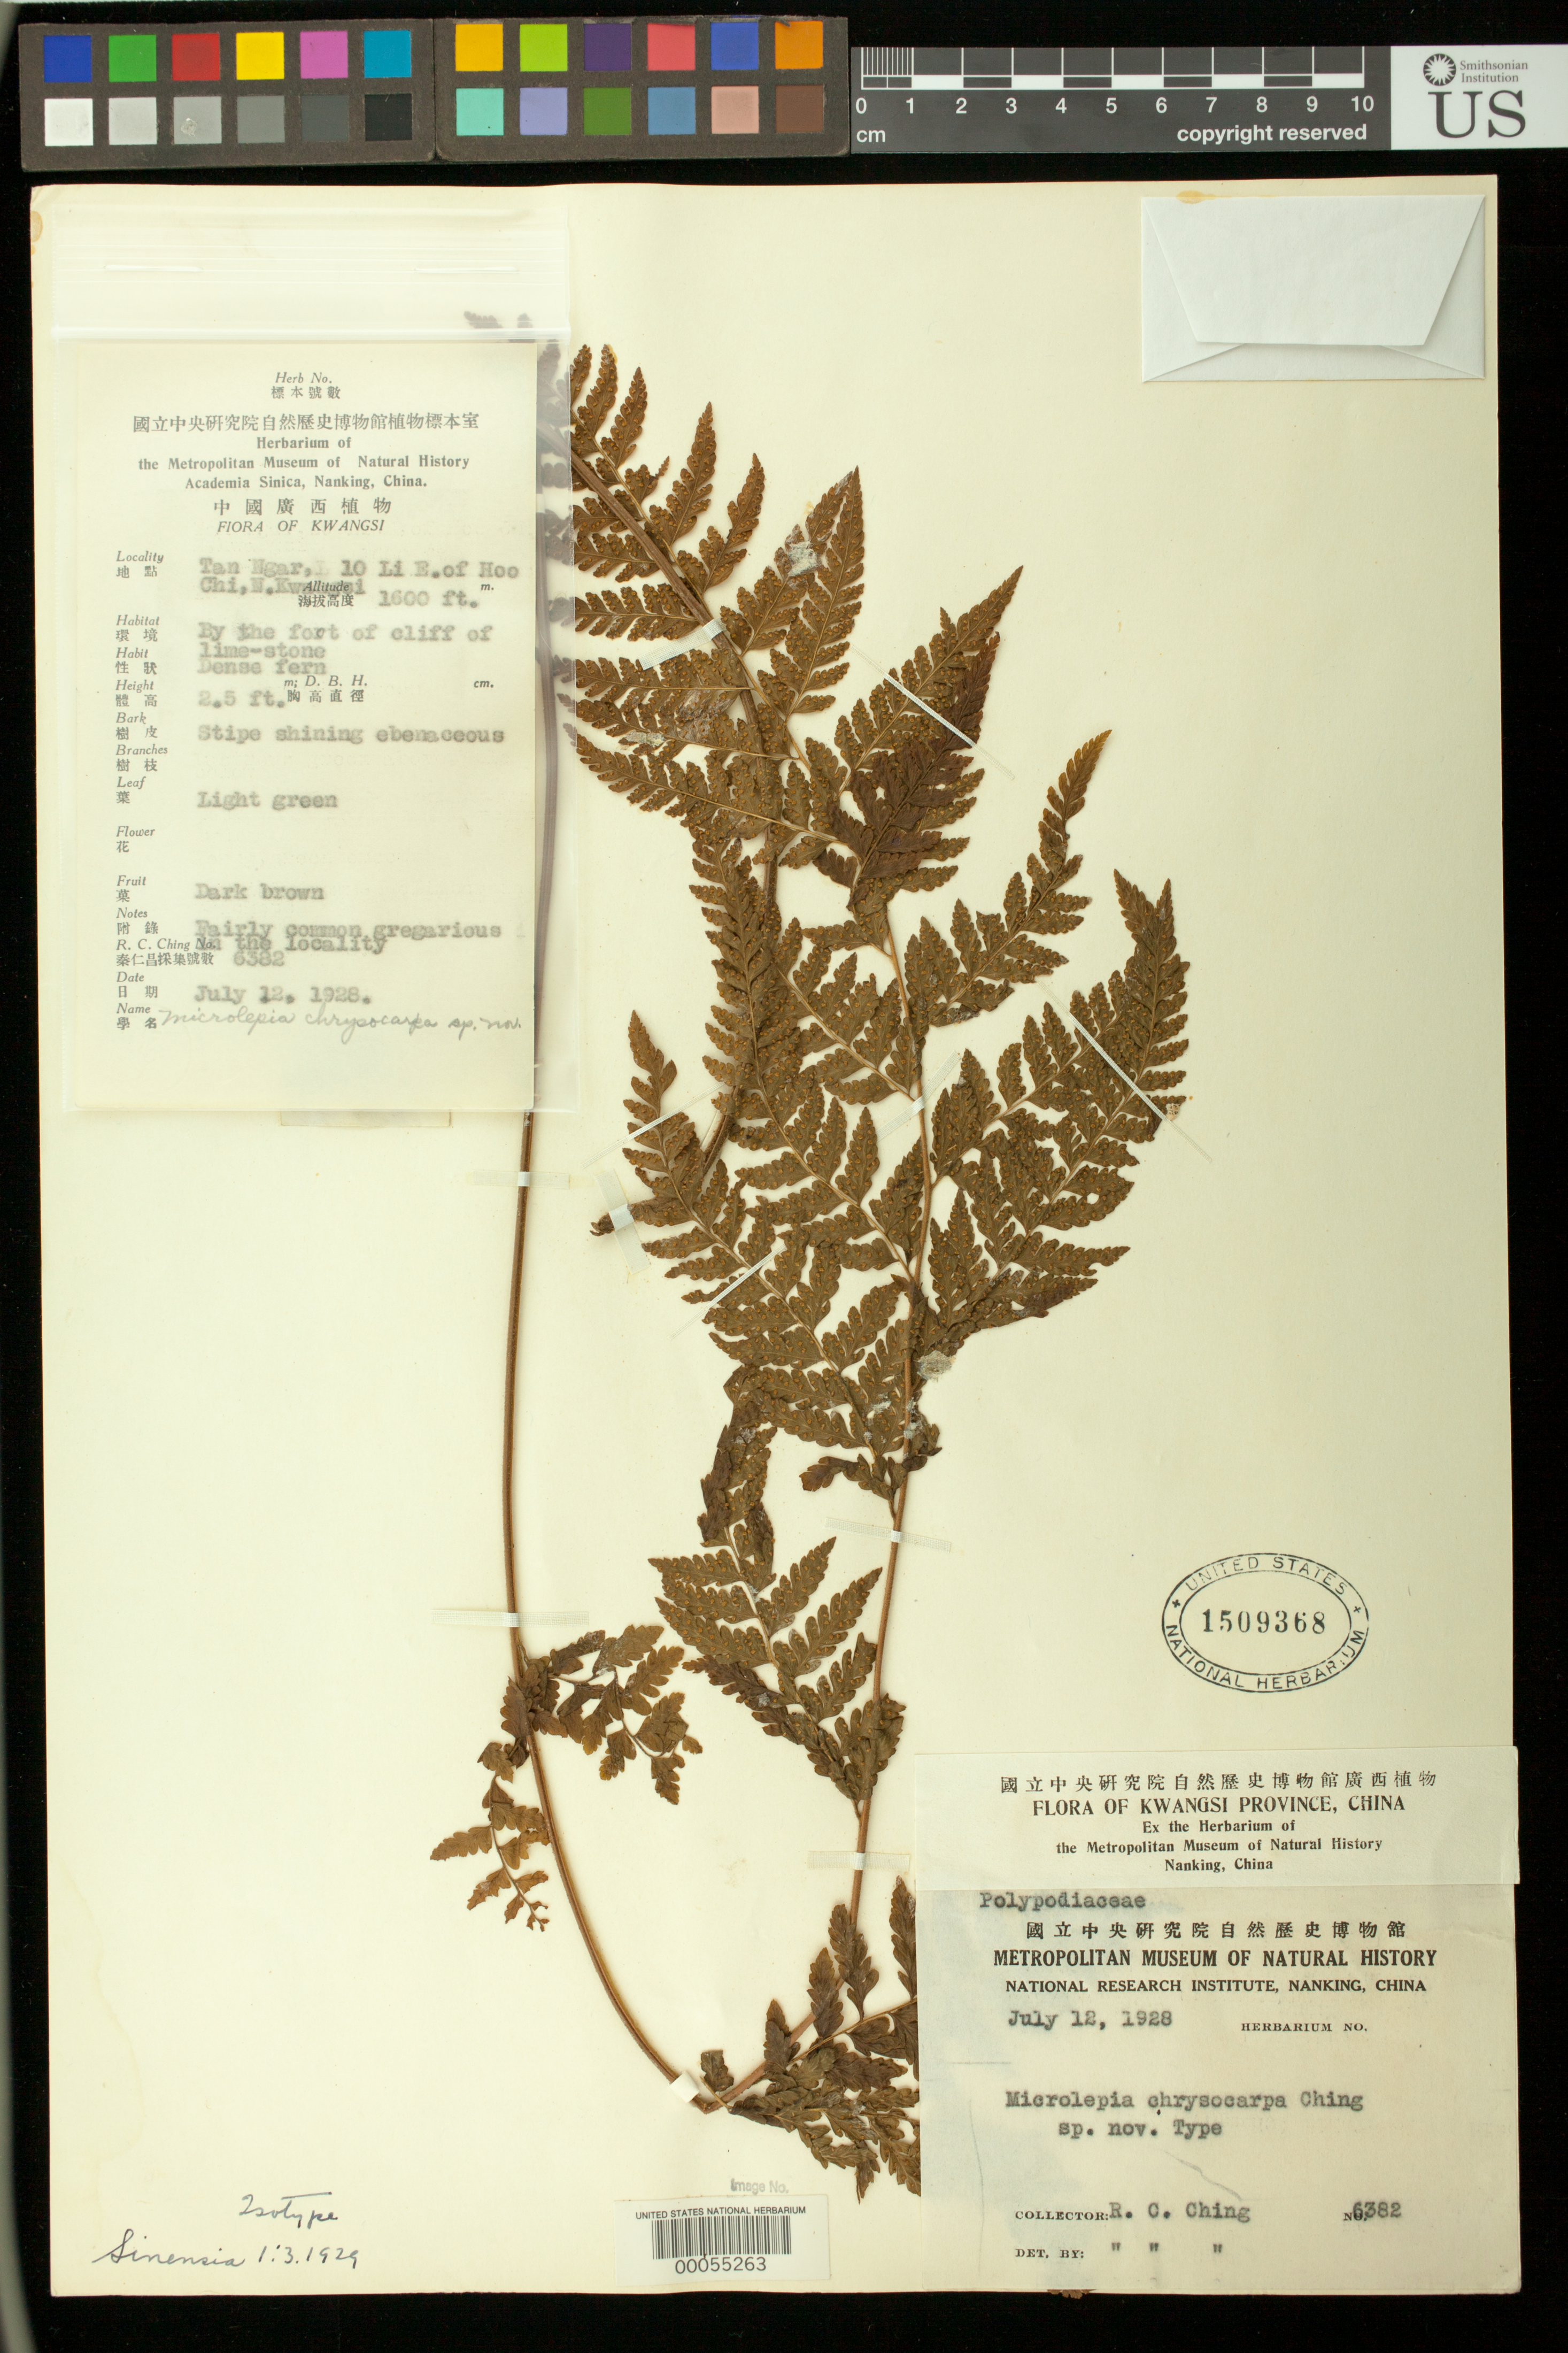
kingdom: Plantae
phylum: Tracheophyta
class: Polypodiopsida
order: Polypodiales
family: Dennstaedtiaceae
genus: Microlepia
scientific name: Microlepia chrysocarpa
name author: Ching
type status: Type Collection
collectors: R. C. Ching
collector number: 6382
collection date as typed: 18 Jul 1928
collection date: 1928-07-18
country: China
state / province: Guangxi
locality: Kwangsi, Tan Ngar, 10 Li E. of Hoo Chi, N. Kwangsi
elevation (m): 488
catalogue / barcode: US 1509368